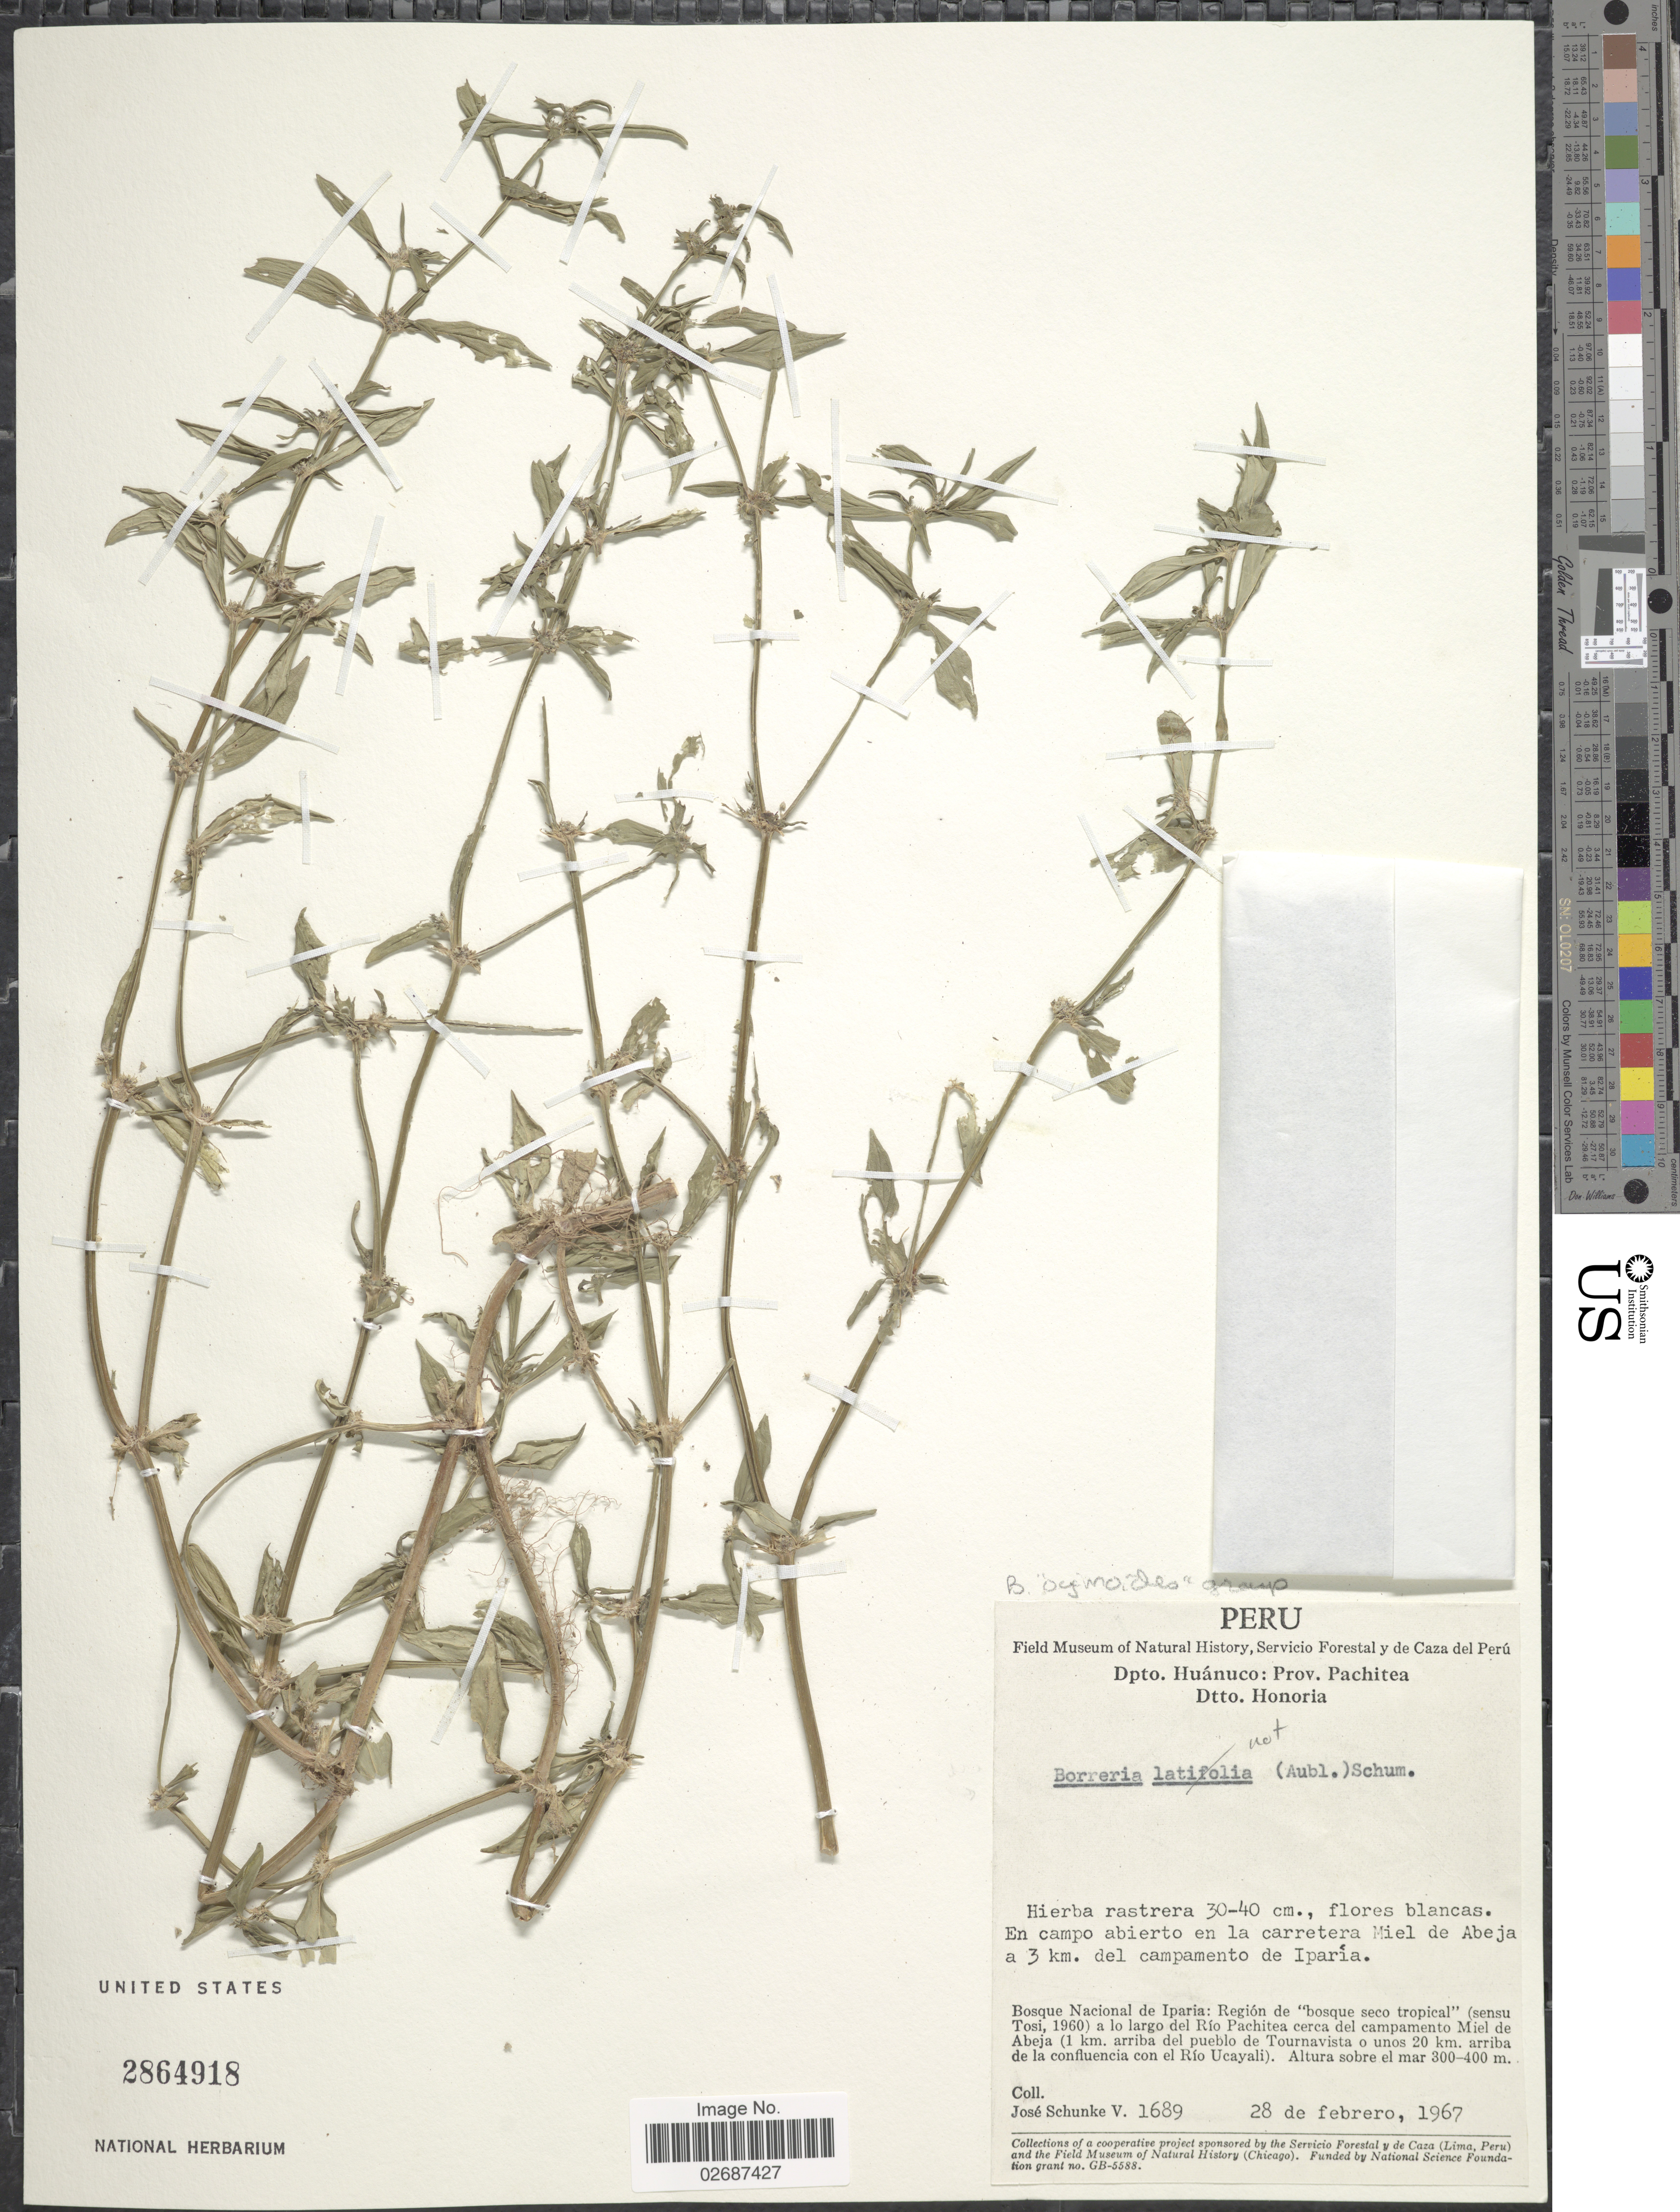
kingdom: Plantae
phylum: Tracheophyta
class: Magnoliopsida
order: Gentianales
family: Rubiaceae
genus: Borreria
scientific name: Borreria sp.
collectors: J. Schunke Vigo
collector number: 1689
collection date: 1967-02-28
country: Peru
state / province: Huánuco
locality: Prov. Pachitea, Dtto. Honoria, en campo abierto en la carretera Miel de Abeja a 3 km. del campamento de Iparia, Bosque Nacional de Iparia: Region de "bosque seco tropical" a lo largo del Rio Pachitea cerca del campamento Miel de Abeja (1 km. arriba del puebal de Tournavista o unos 20 km. arriba de la confluencia con el Rio Ucayali)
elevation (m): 300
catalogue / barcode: US 2864918